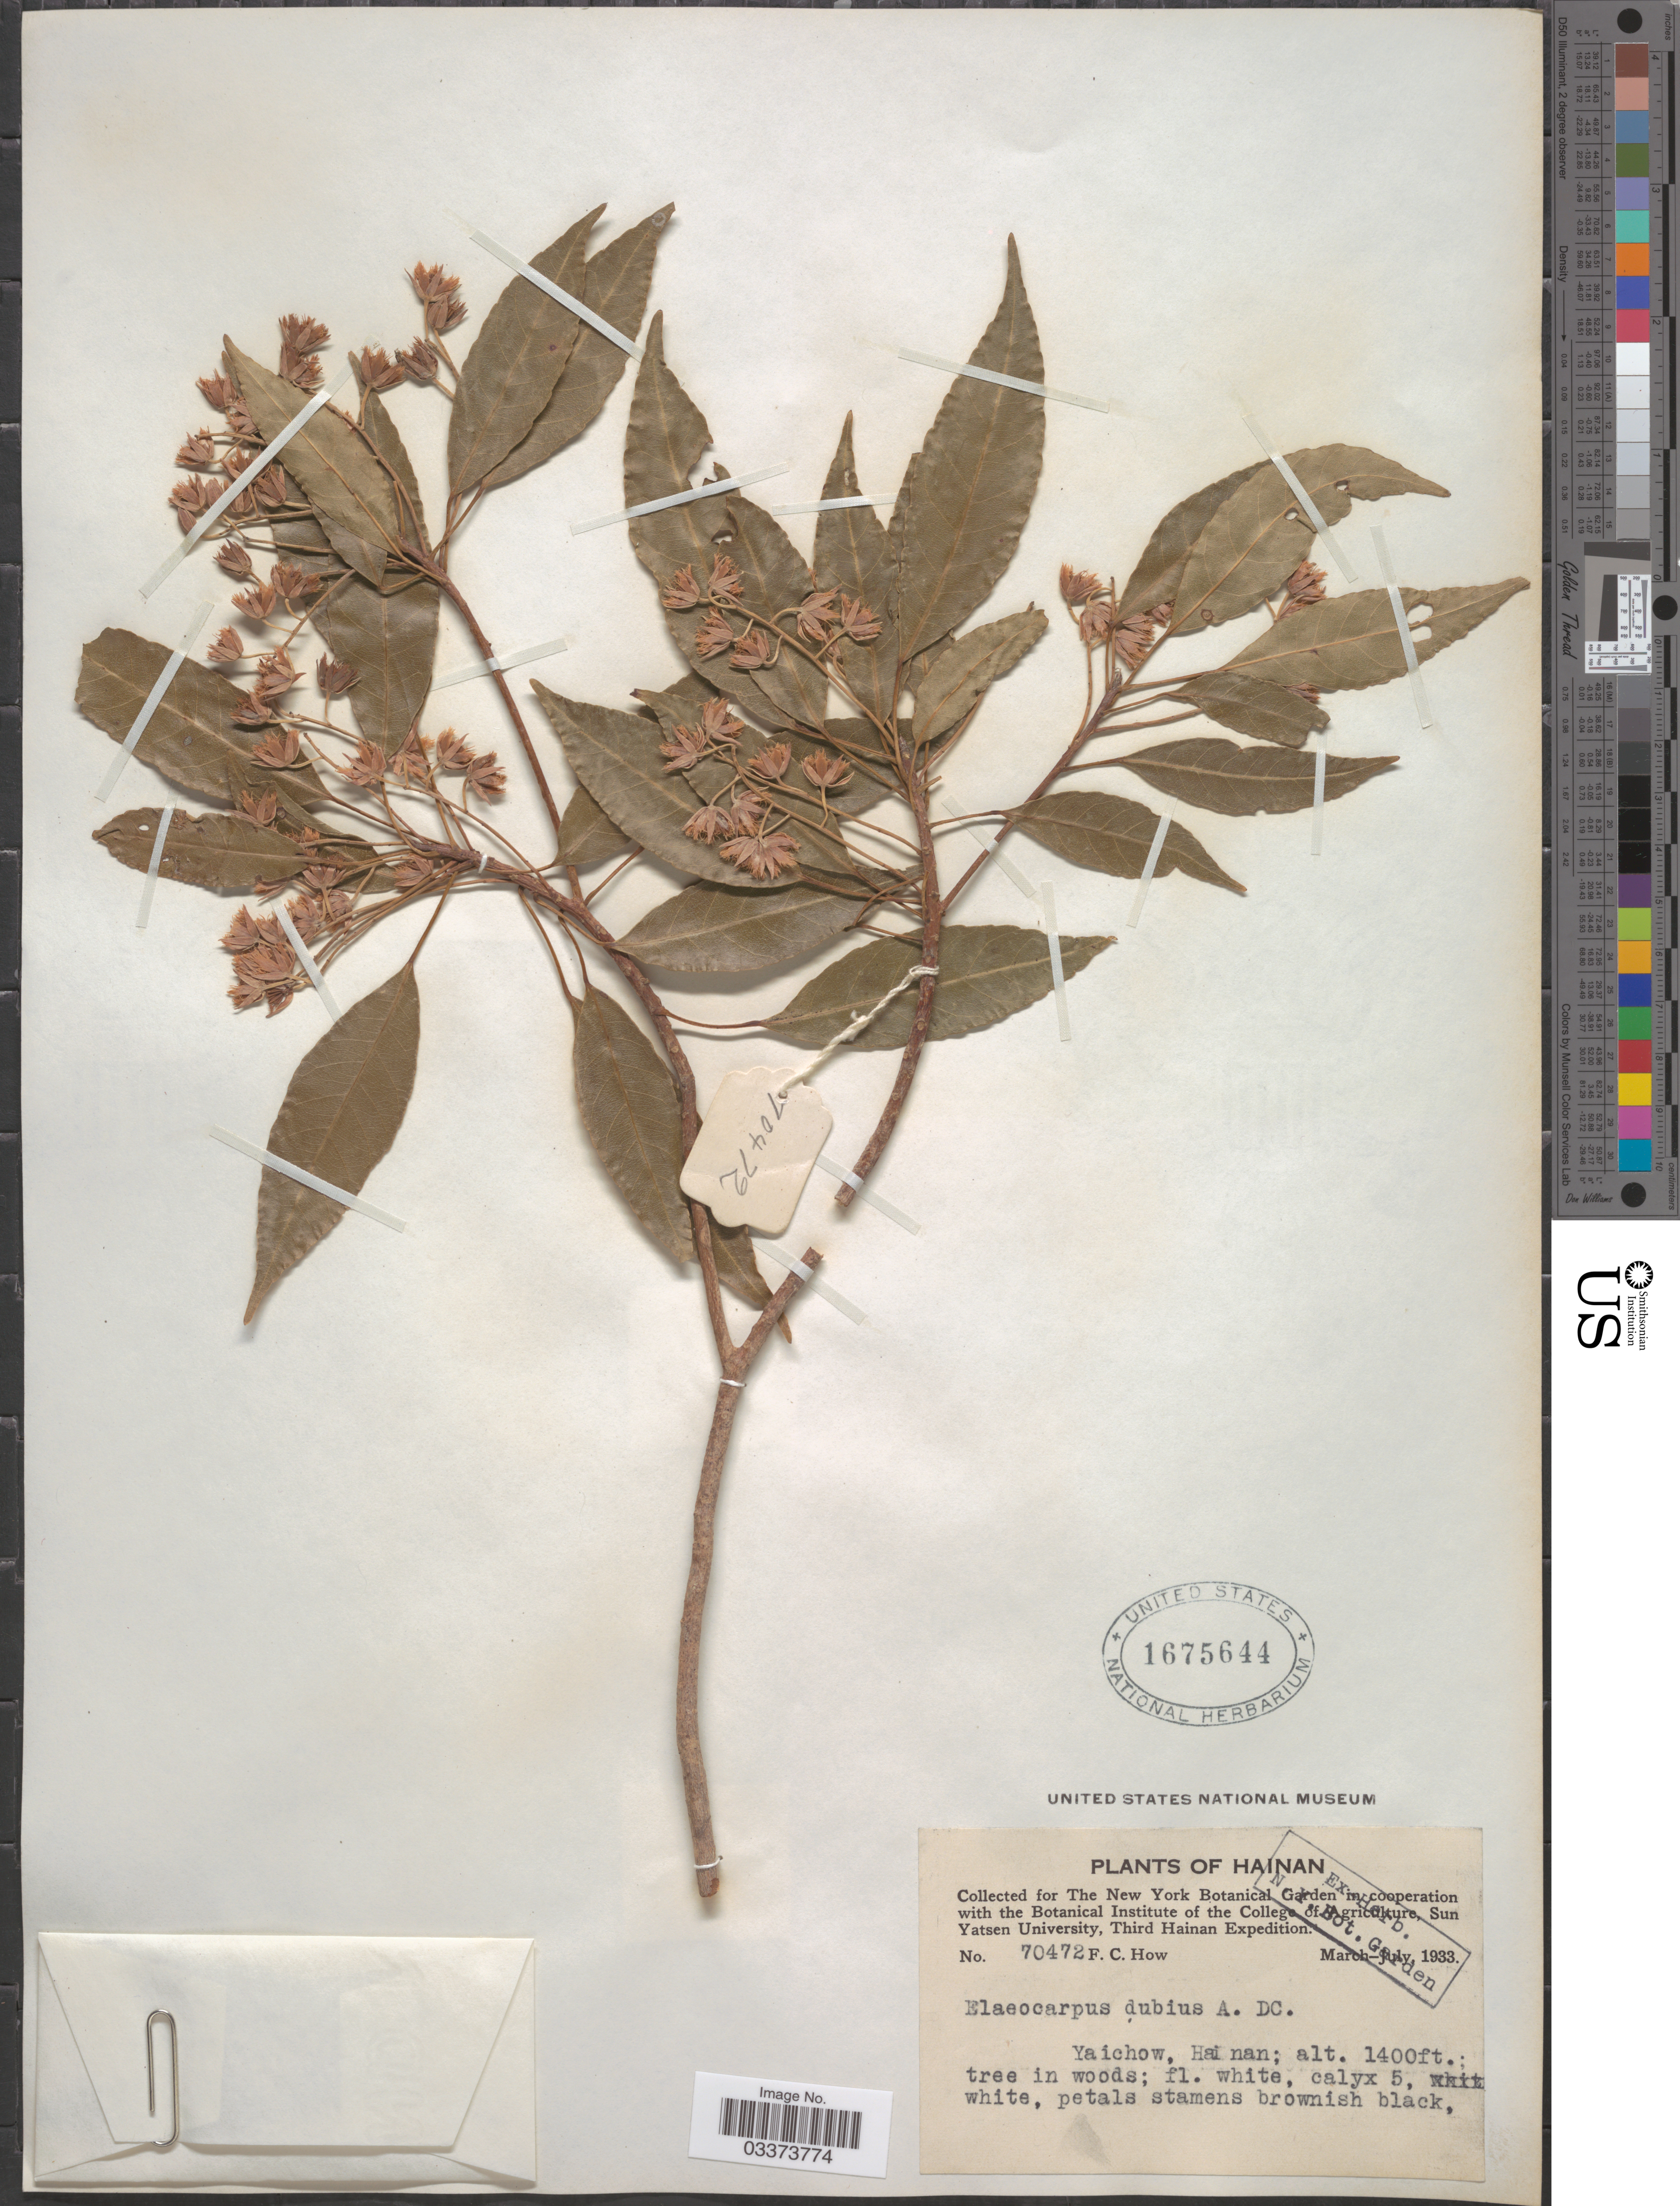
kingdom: Plantae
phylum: Tracheophyta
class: Magnoliopsida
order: Oxalidales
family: Elaeocarpaceae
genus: Elaeocarpus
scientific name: Elaeocarpus dubius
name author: DC.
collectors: F. C. How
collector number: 70472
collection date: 1933-03/1933-07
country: China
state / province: Hainan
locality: Yaichow.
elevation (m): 427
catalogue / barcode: US 1675644